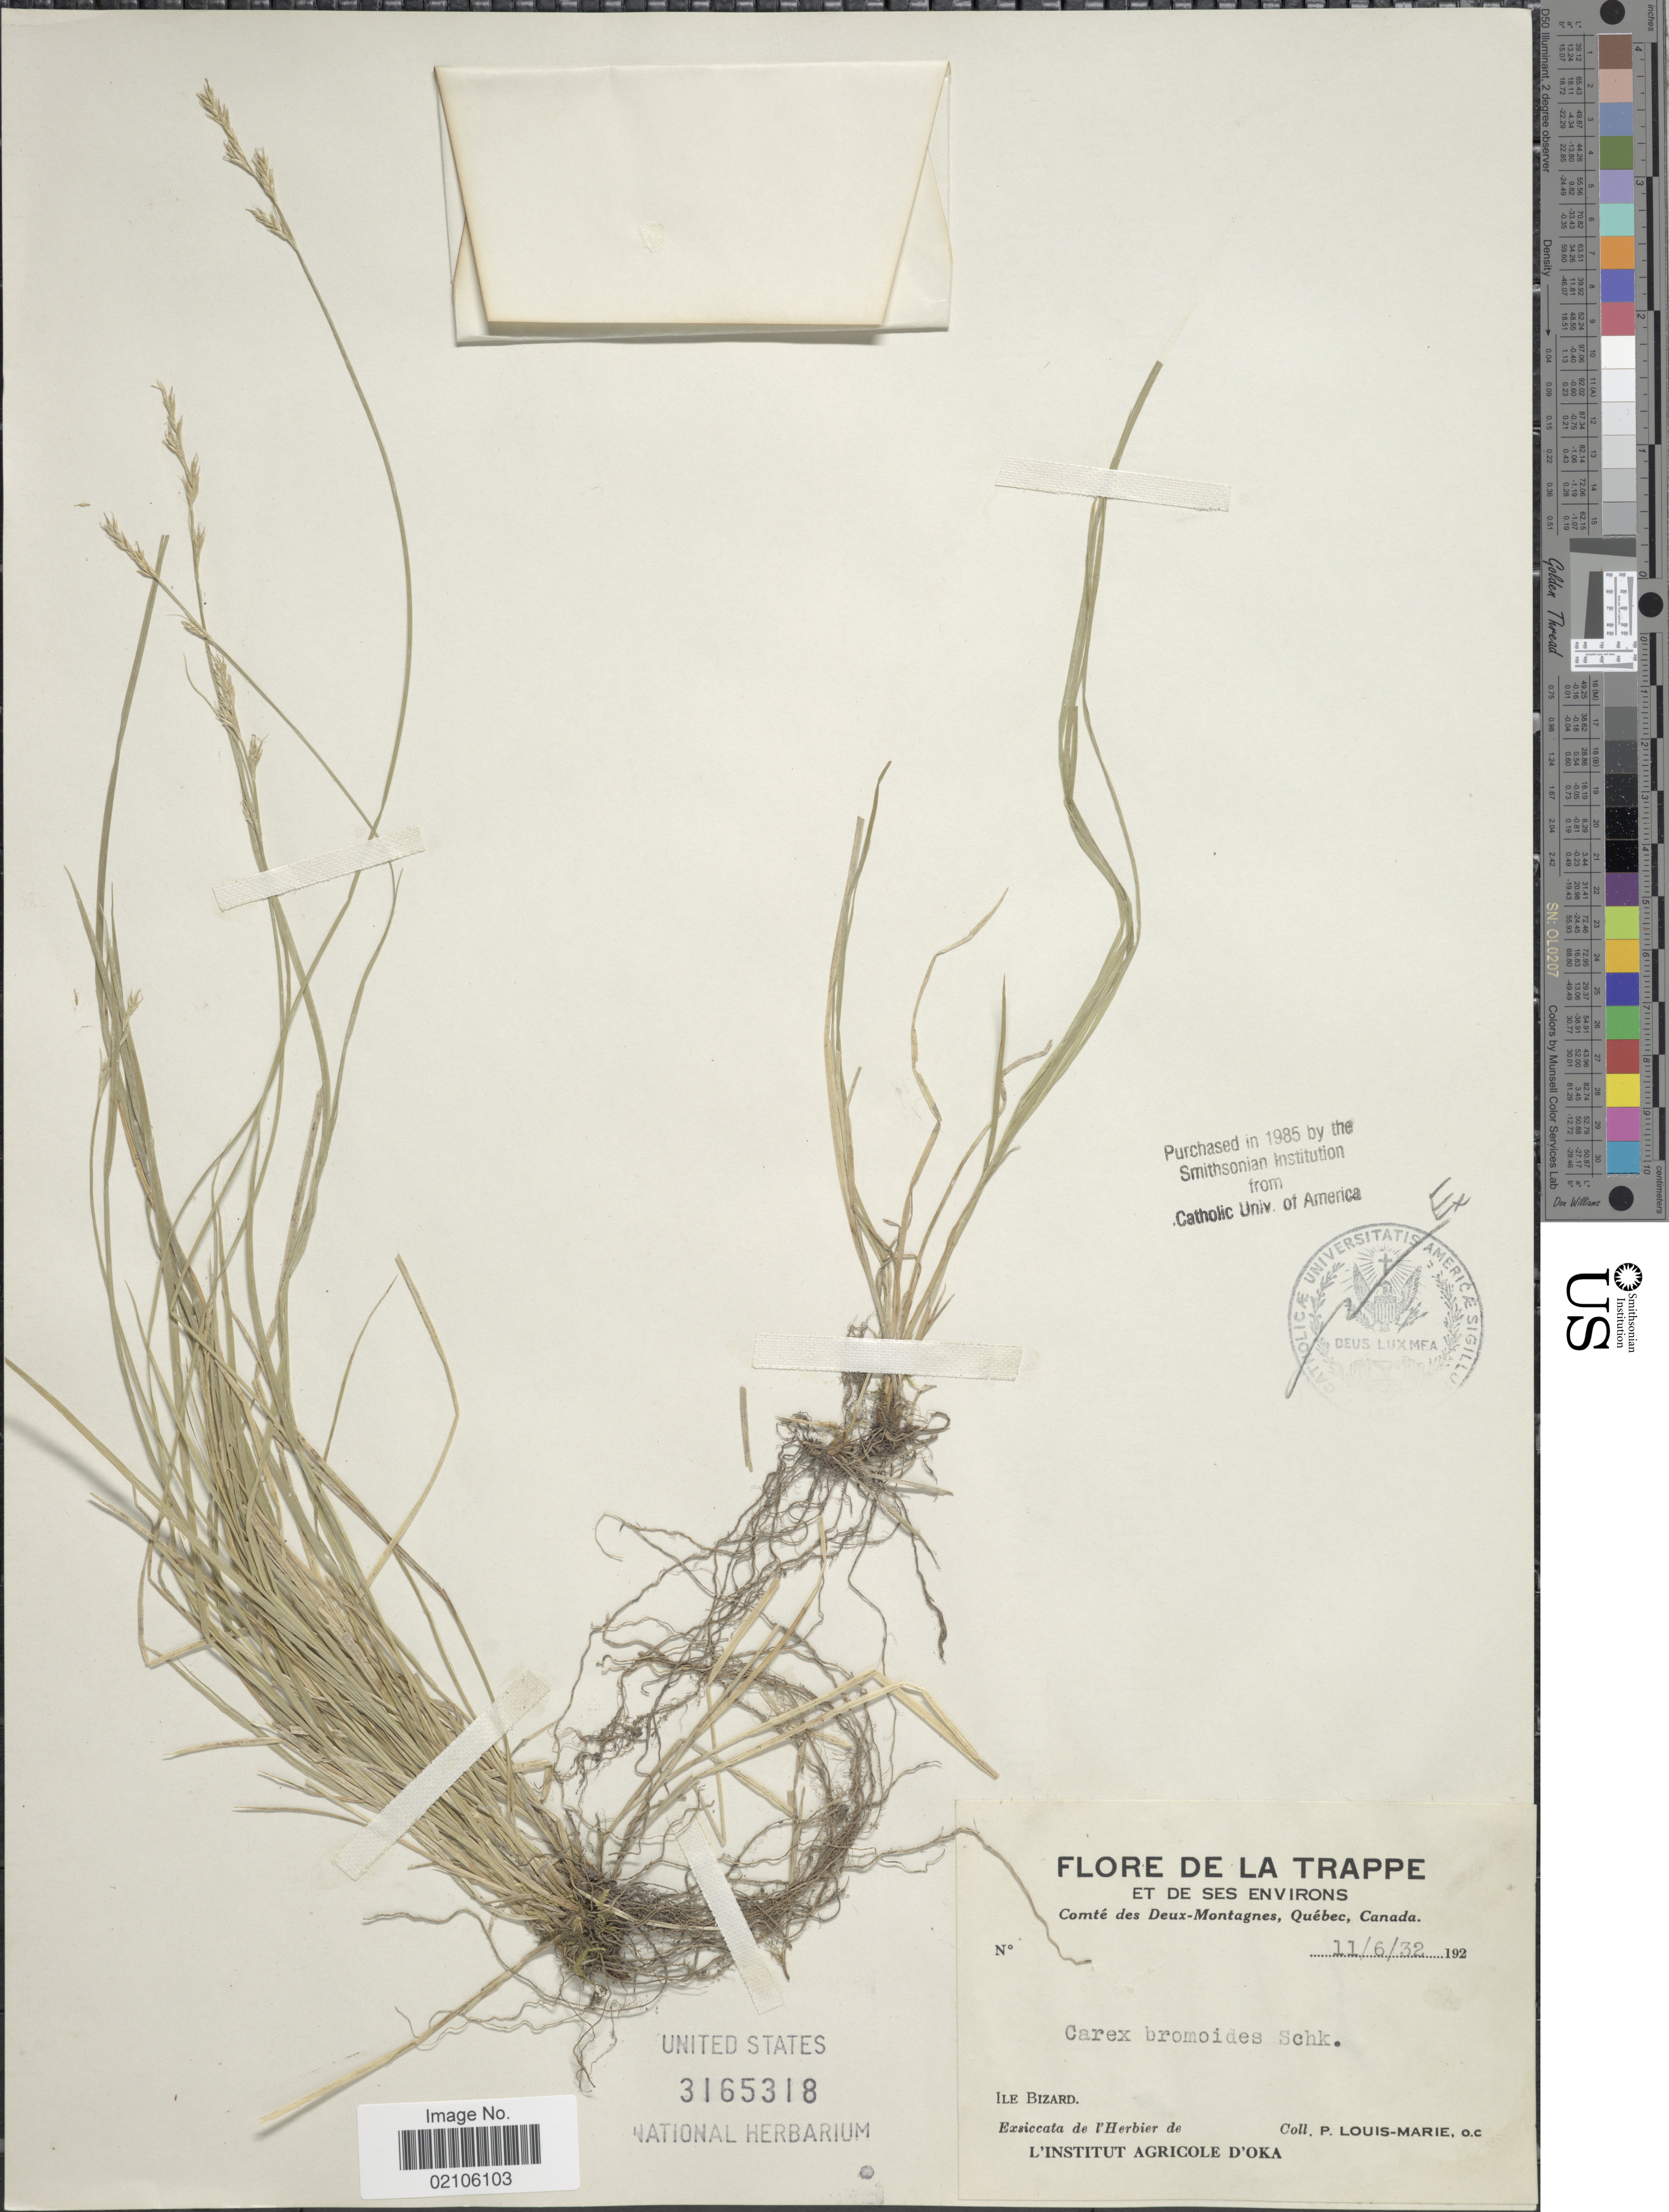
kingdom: Plantae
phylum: Tracheophyta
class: Liliopsida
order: Poales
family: Cyperaceae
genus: Carex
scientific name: Carex bromoides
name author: Willd.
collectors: L.-M. LaLonde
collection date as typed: Transcribed d/m/y: 11/6/32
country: Canada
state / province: Quebec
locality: La Trappe et de Ses Environs, Comté des Deux-Montagnes, Ile Bizard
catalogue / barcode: US 3165318